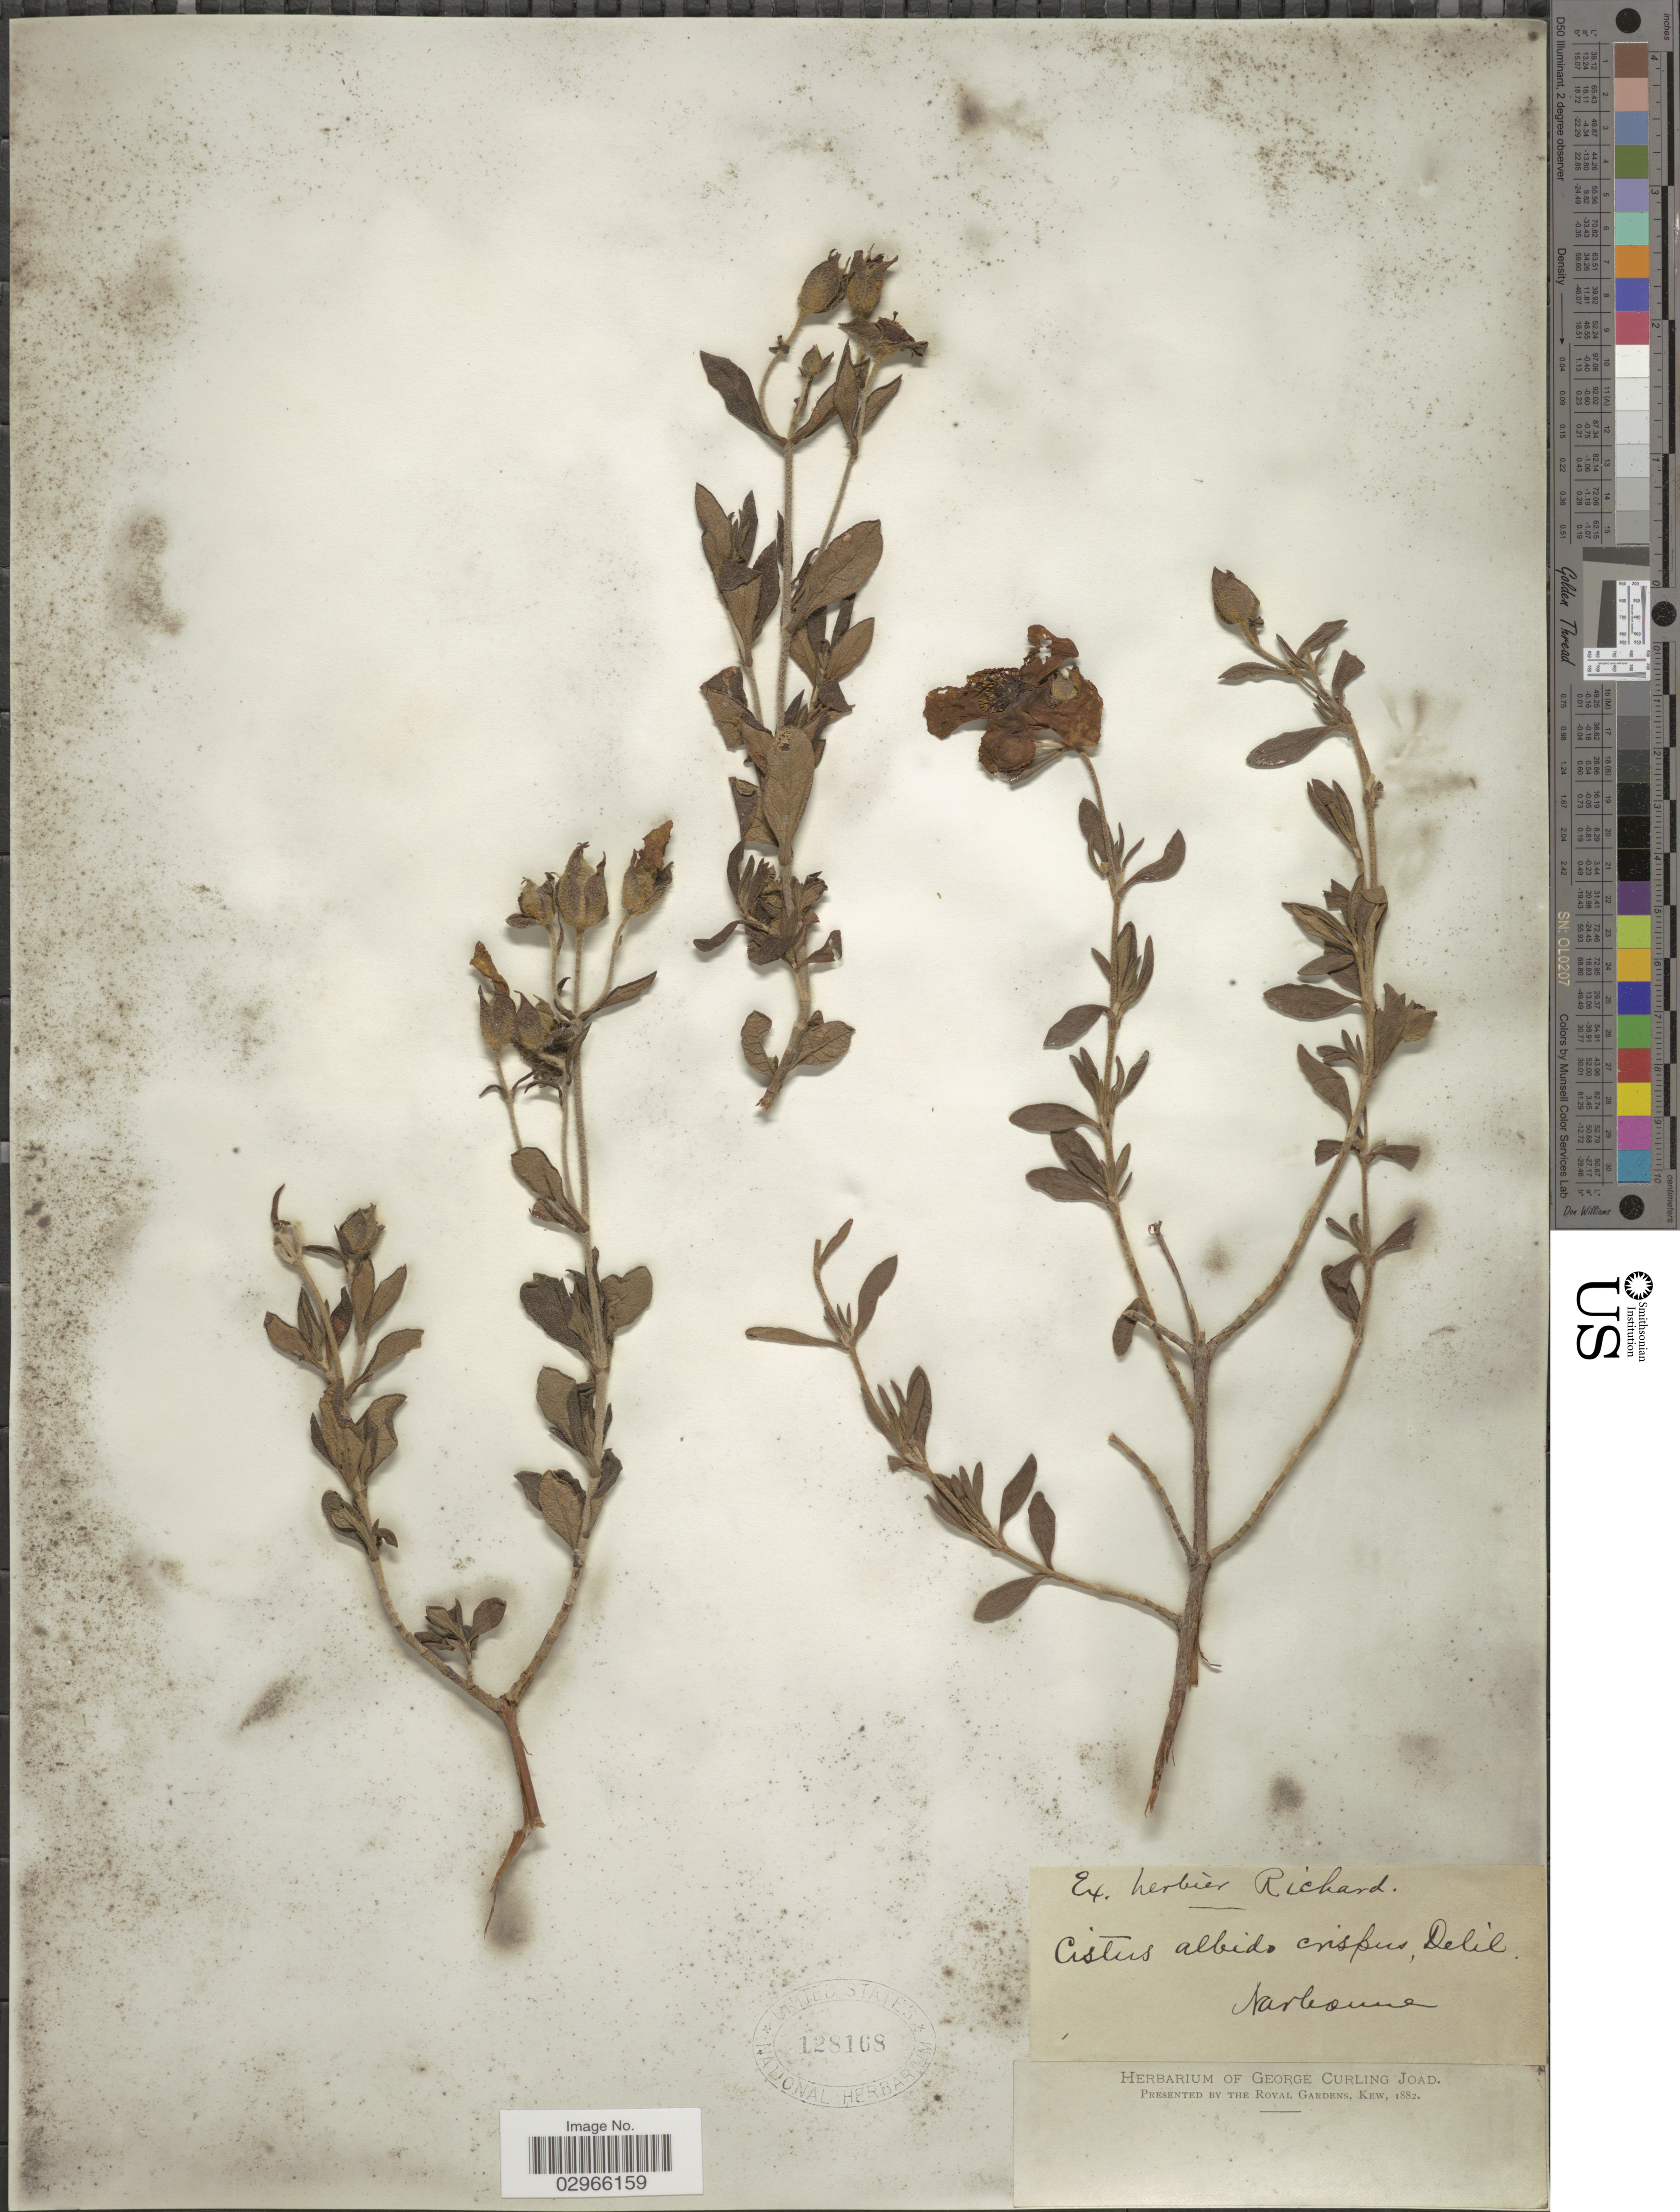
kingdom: Plantae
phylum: Tracheophyta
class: Magnoliopsida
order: Malvales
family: Cistaceae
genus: Cistus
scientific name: Cistus albidus x C. crispus L.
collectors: ex herb. Richard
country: France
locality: Narbonne.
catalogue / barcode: US 128168